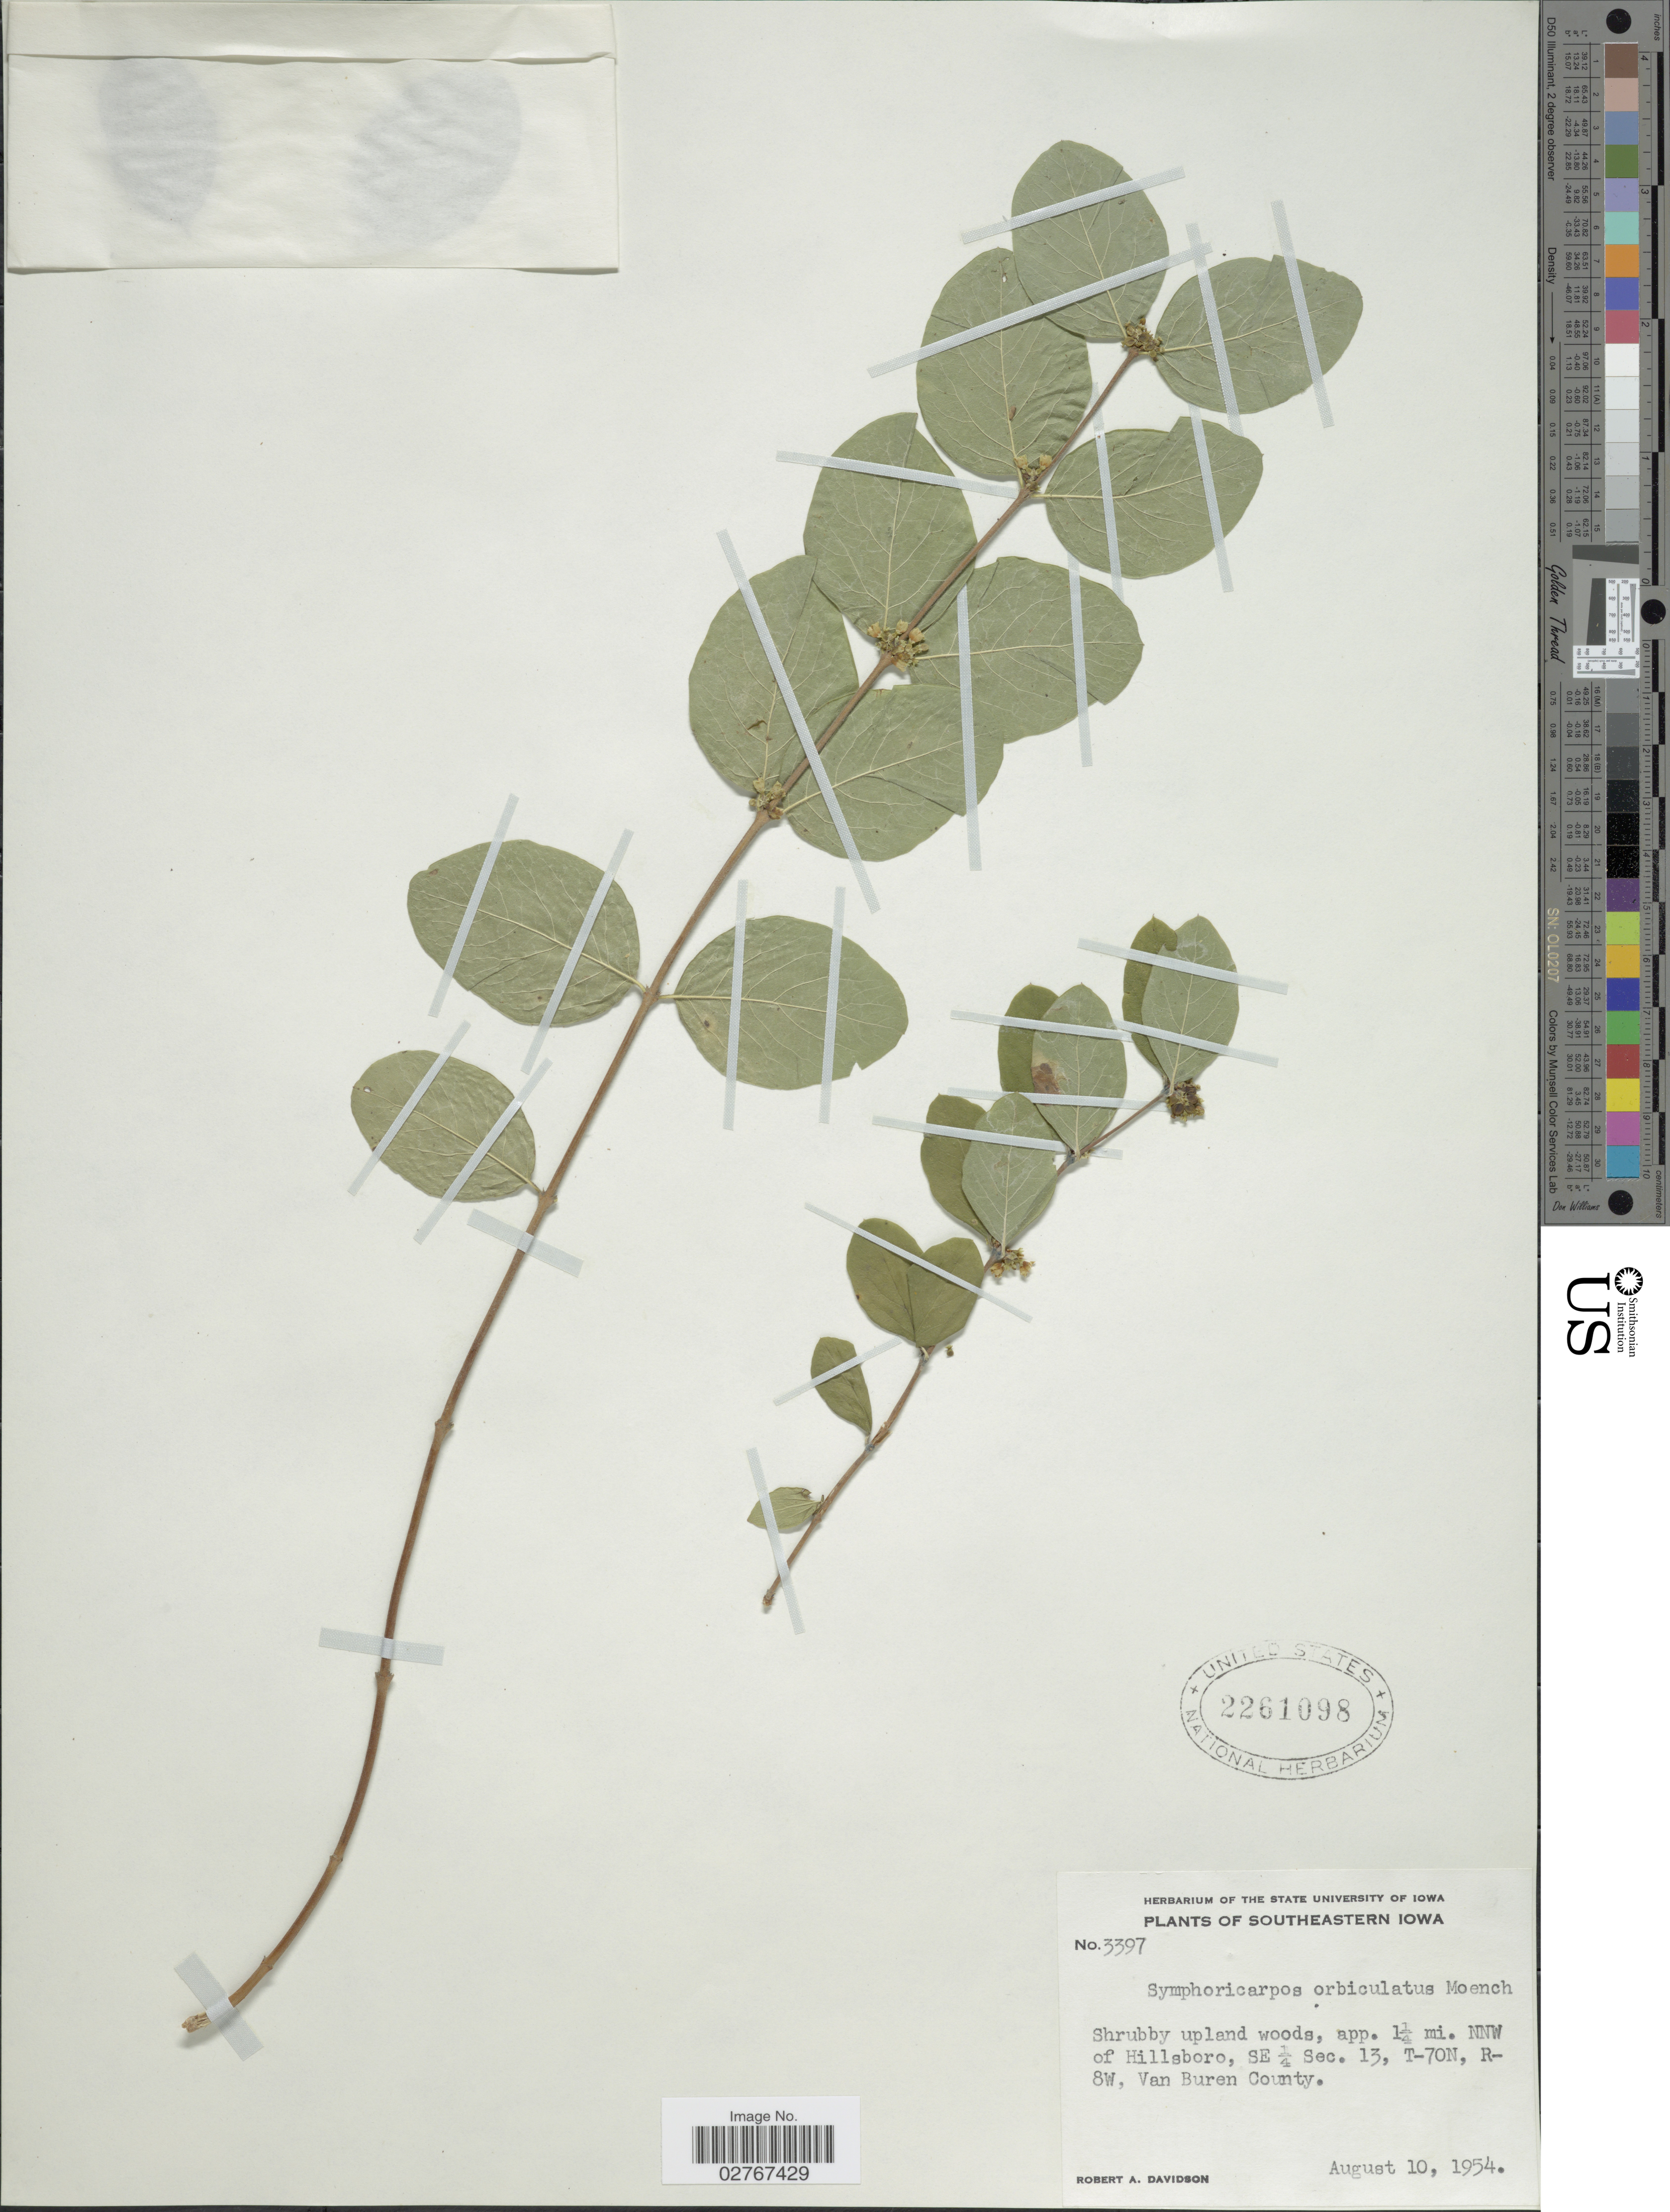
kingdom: Plantae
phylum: Tracheophyta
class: Magnoliopsida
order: Dipsacales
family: Caprifoliaceae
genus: Symphoricarpos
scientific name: Symphoricarpos orbiculatus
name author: Moench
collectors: R. A. Davidson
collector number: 3397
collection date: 1954-08-10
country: United States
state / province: Iowa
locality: Southeastern Iowa, app. 1¼ mi. NNW of Hillsboro, SE 1/4 Sec. 13, T-70N, R-8W, Van Buren County.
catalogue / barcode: US 2261098